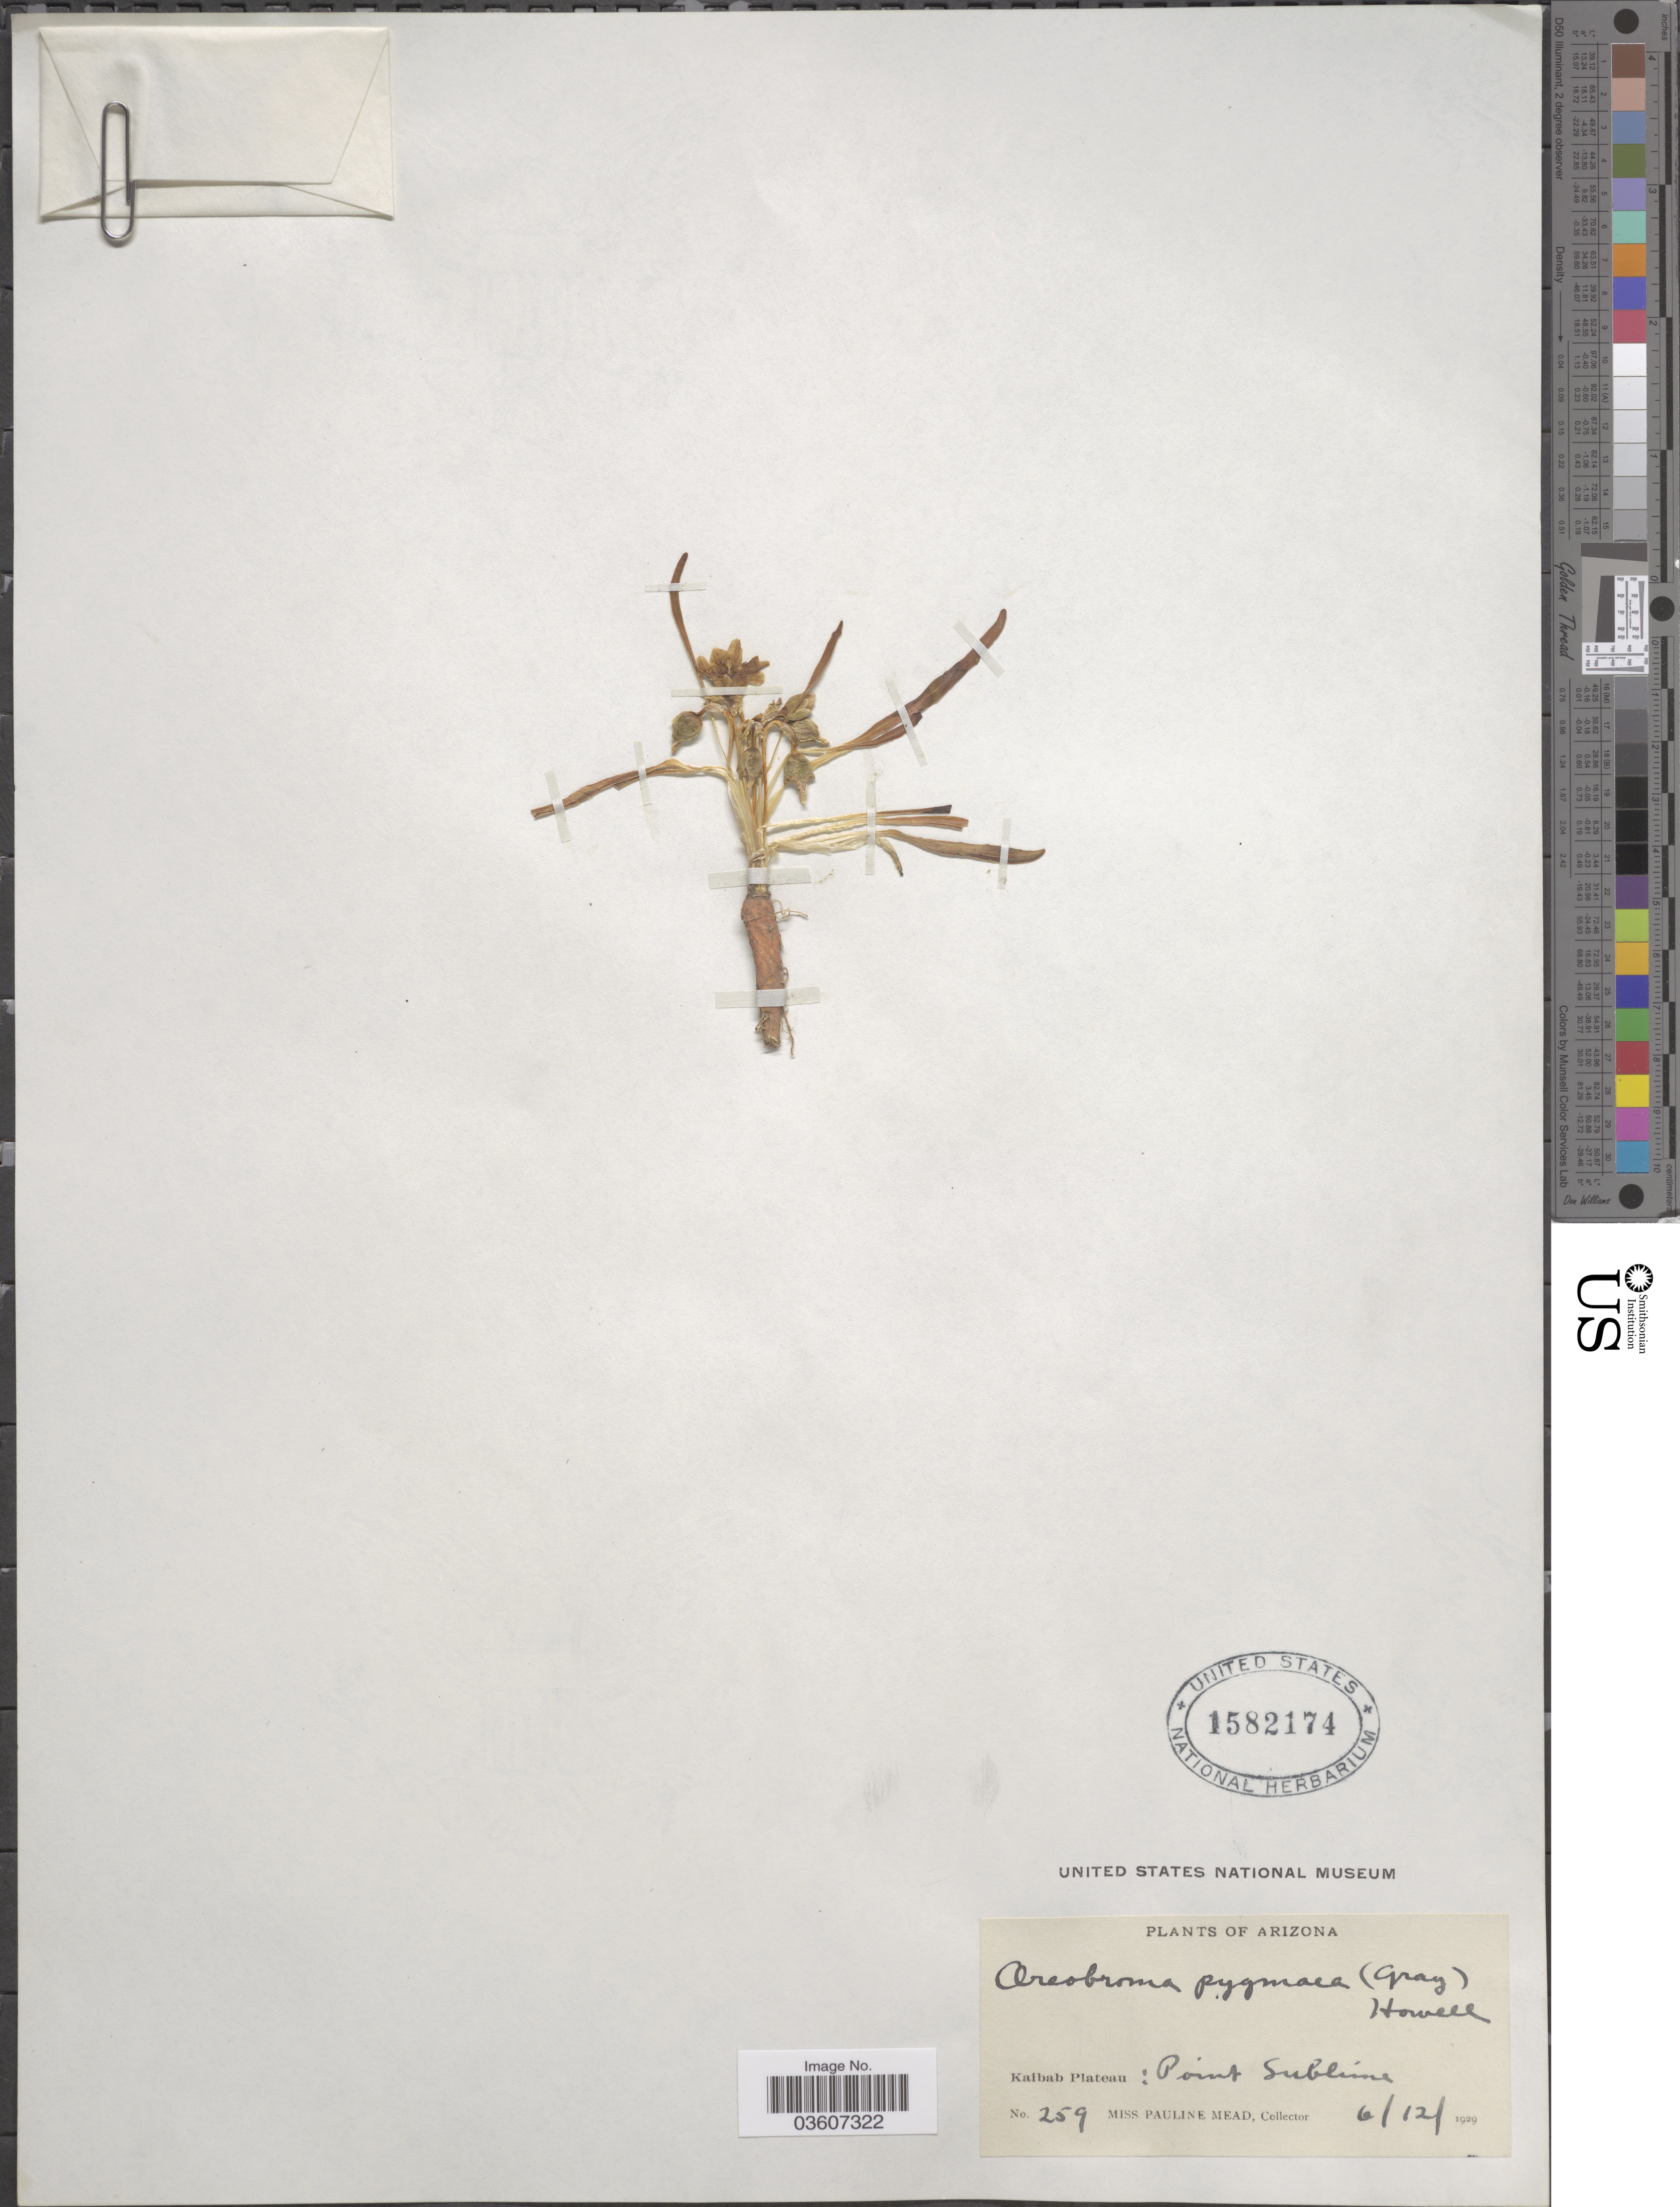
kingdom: Plantae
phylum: Tracheophyta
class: Magnoliopsida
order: Caryophyllales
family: Montiaceae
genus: Lewisia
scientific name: Lewisia pygmaea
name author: (A. Gray) B.L. Rob.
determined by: Strong, Mark T., (BOT), Smithsonian Institution - National Museum of Natural History (UNITED STATES)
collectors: P. Mead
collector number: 259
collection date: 1929-06-12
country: United States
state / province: Arizona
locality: Kaibab Plateau: Point Sublime.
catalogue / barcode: US 1582174